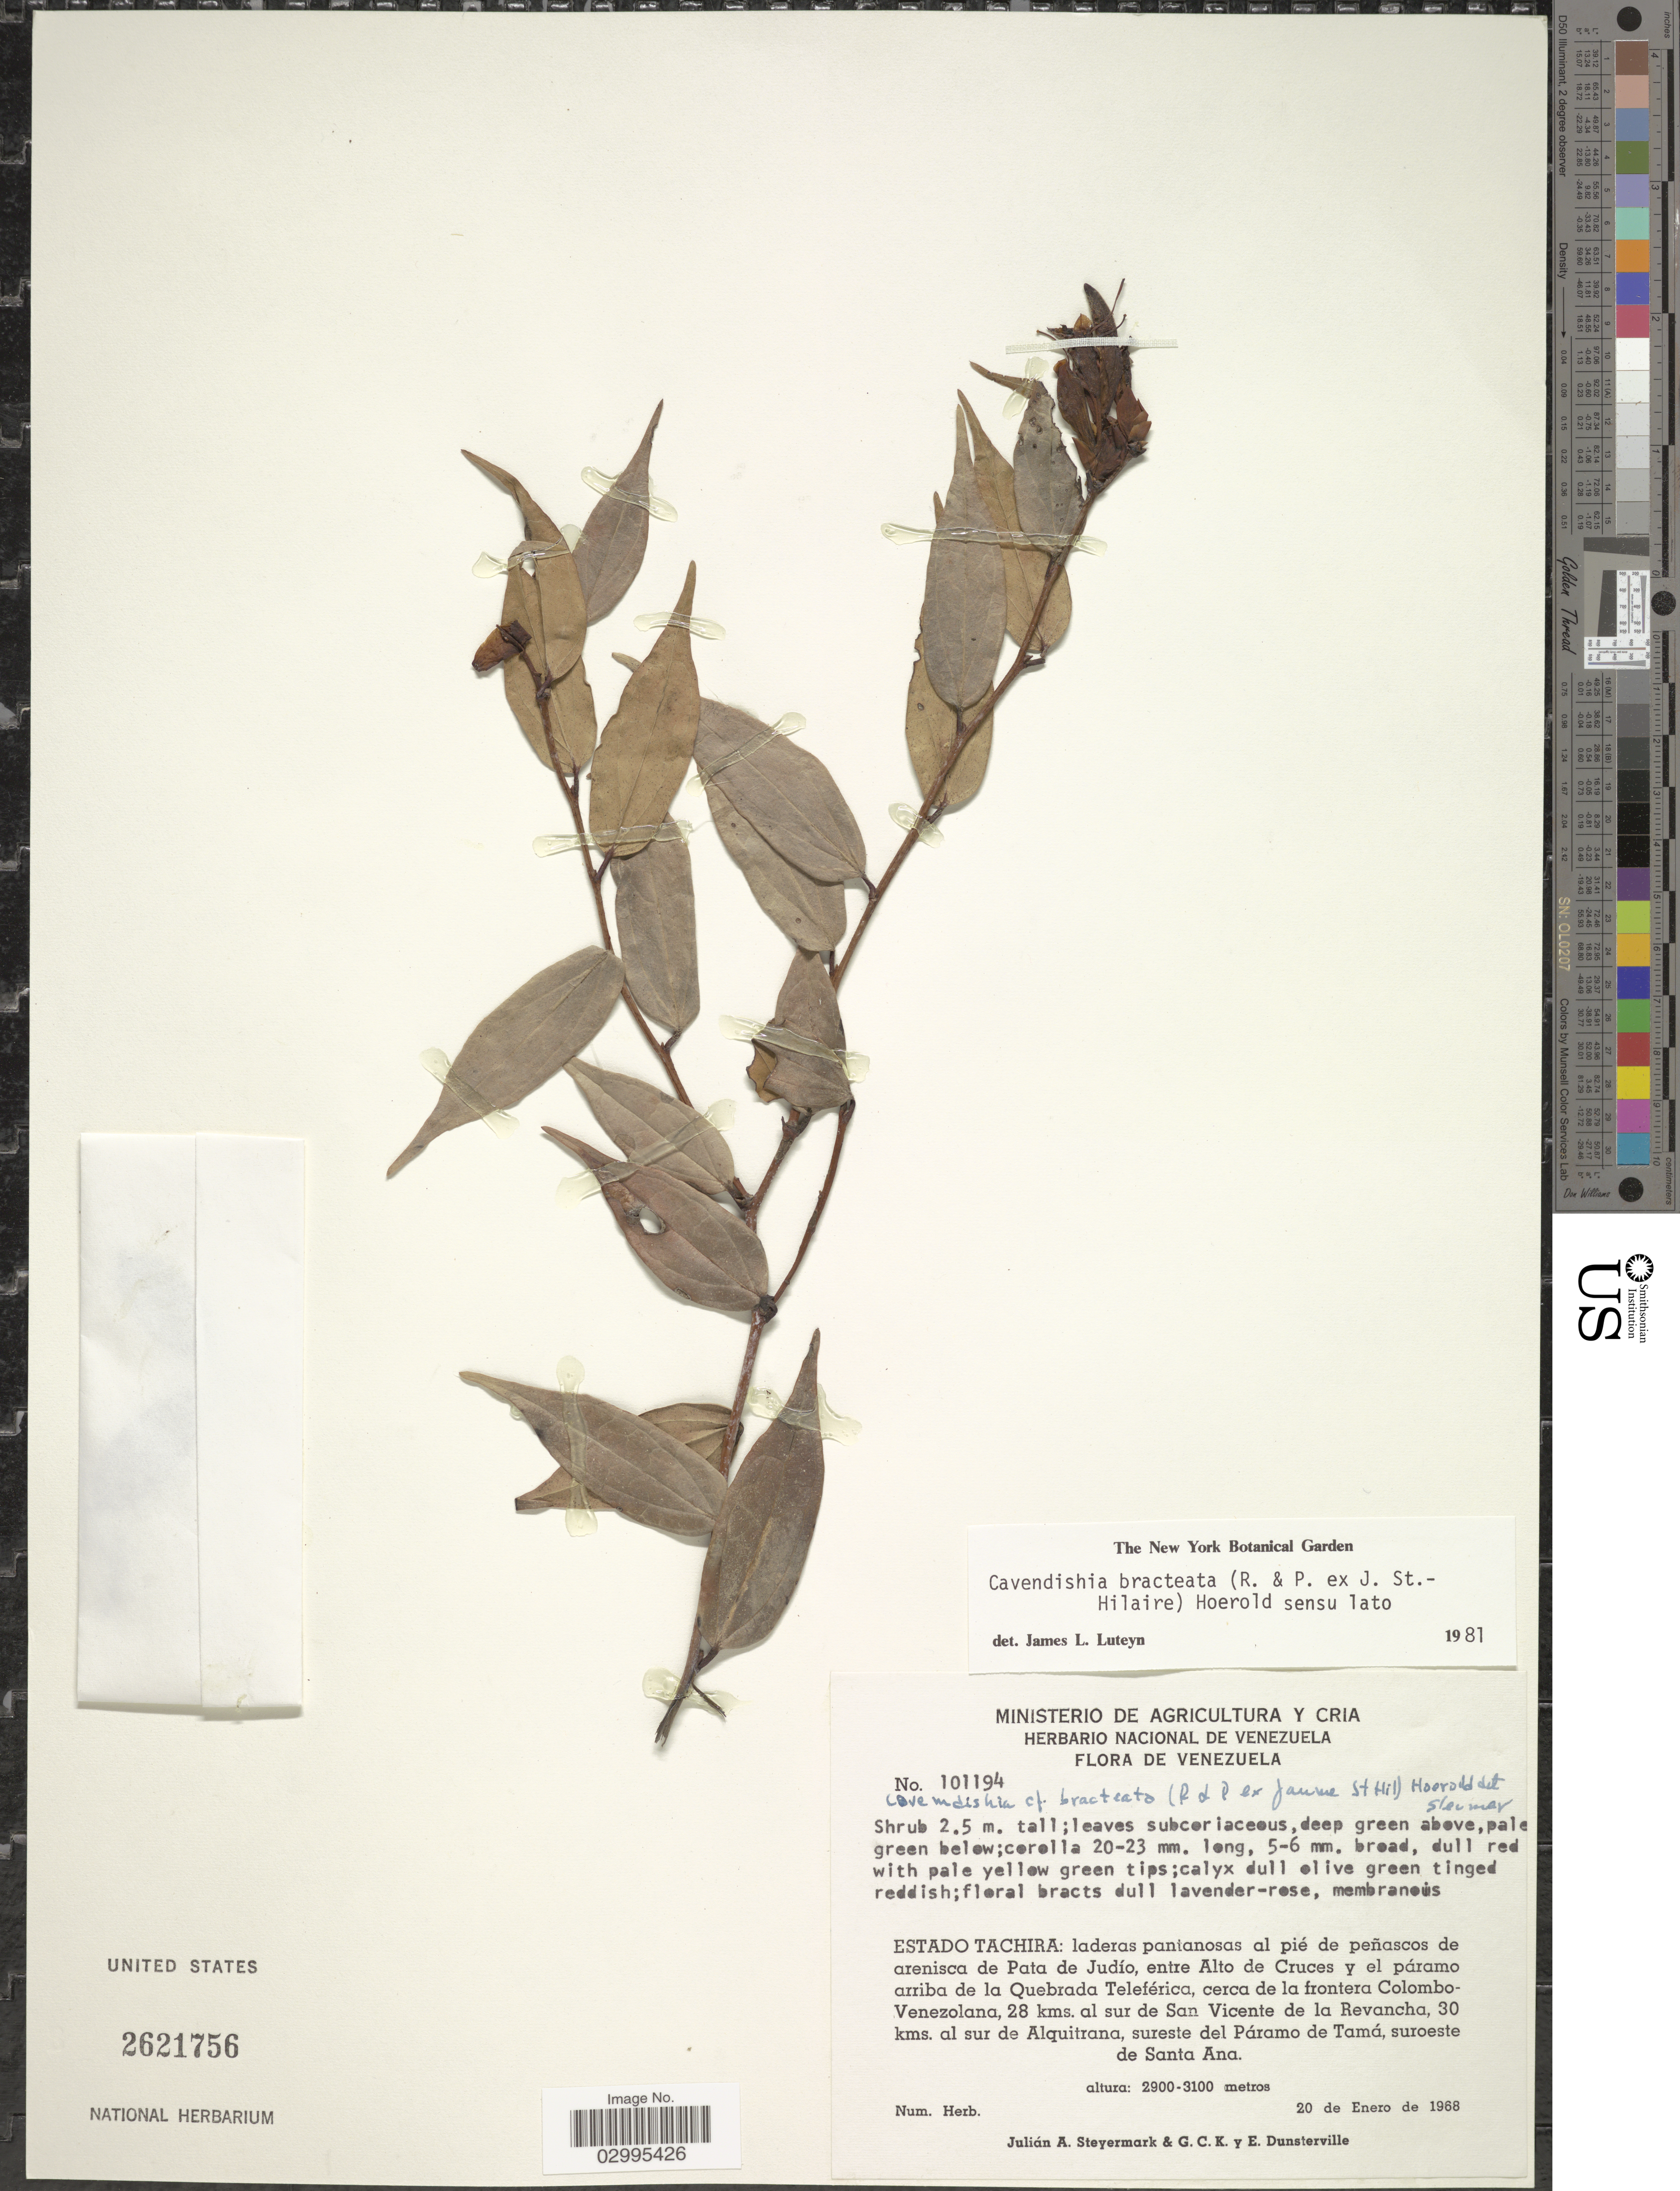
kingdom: Plantae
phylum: Tracheophyta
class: Magnoliopsida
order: Ericales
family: Ericaceae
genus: Cavendishia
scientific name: Cavendishia bracteata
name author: (Ruiz & Pav. ex J. St.-Hil.) Hoerold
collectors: J. Steyermark, G. C. K. Dunsterville & E. Dunsterville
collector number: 101194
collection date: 1968-01-20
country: Venezuela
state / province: Tachira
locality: Laderas panianosas al pié de peñascos de arenisca de Pata de Judío, entre Alto de Cruces y el páramo arriba de la Quebrada Teleférica, cerca de la frontera Colombo-Venezolana, 28 kms. al sur de San Vicente de la Revancha, 30 kms. al sur de Alquitrana, sureste del Páramo de Tamá, suroeste de Santa Ana.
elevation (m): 2900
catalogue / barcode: US 2621756